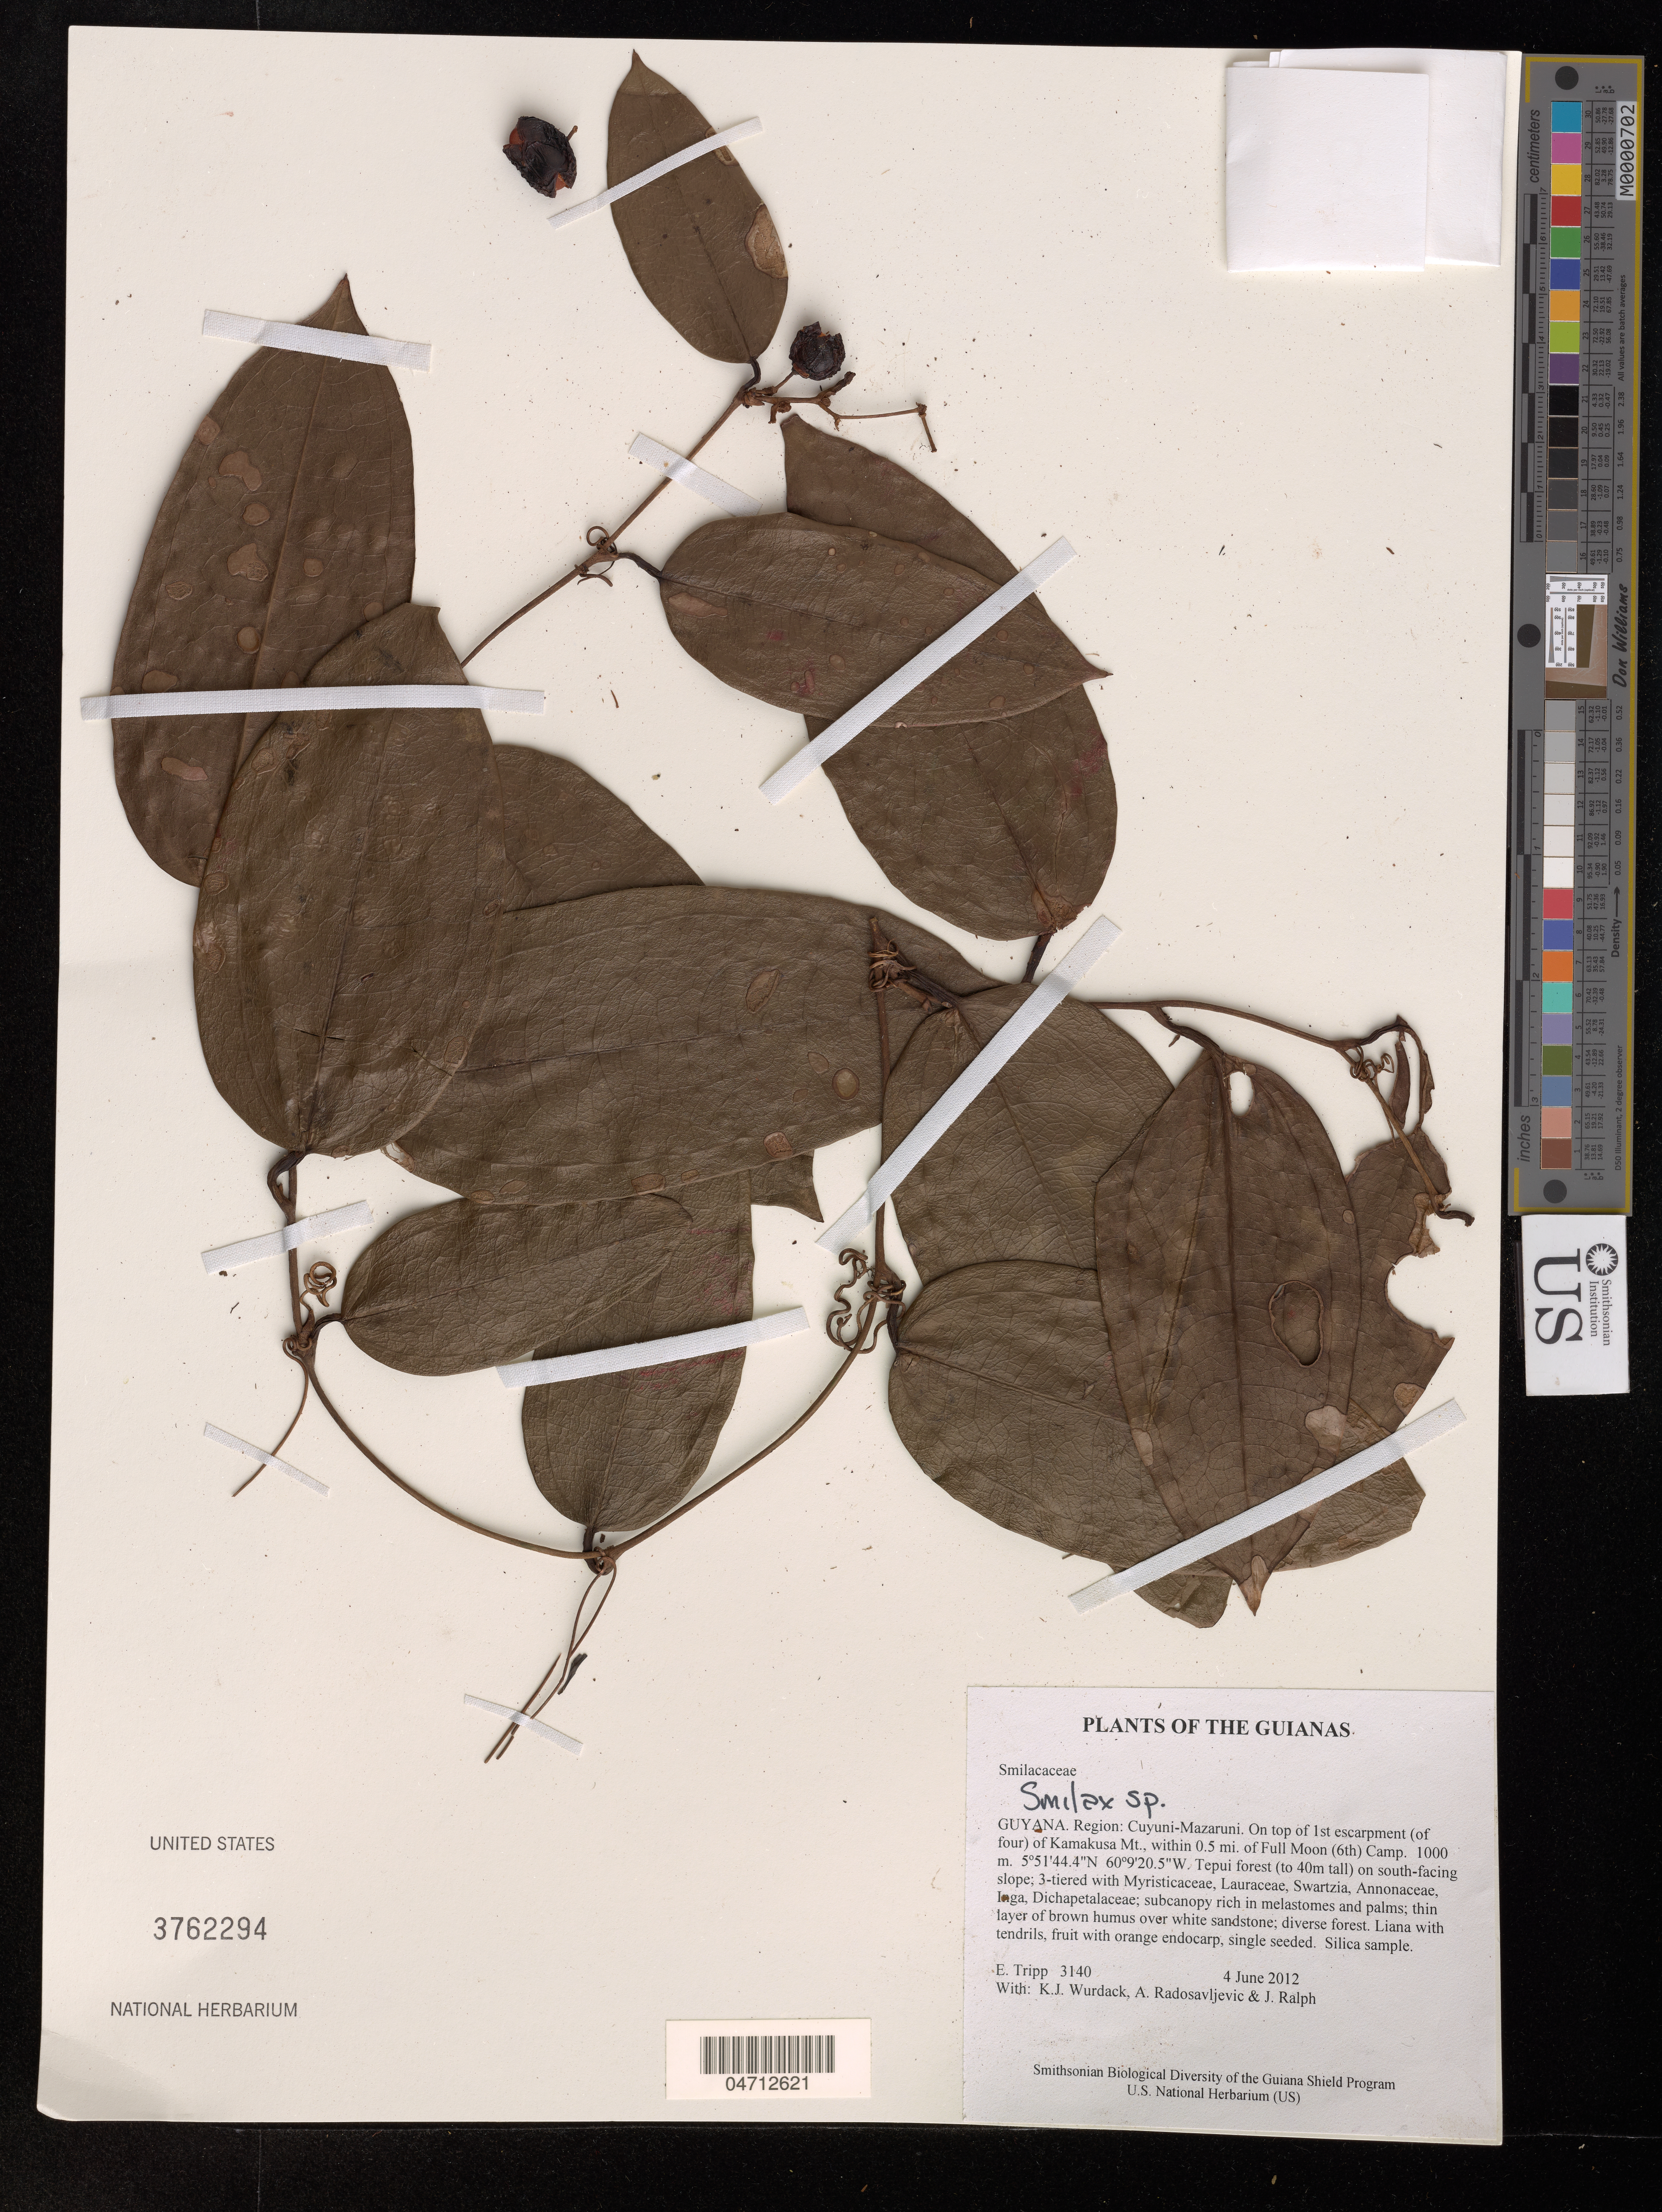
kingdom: Plantae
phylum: Tracheophyta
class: Liliopsida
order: Liliales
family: Smilacaceae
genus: Smilax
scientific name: Smilax sp.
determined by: Kelloff, Carol L., (US), Smithsonian Institution - National Museum of Natural History (UNITED STATES)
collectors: E. Tripp, K. Wurdack, A. Radosavljevic & J. Ralph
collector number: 3140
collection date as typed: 4 June 2012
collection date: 2012-06-04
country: Guyana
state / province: Cuyuni-Mazaruni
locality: On top of 1st escarpment (of four) of Kamakusa Mt., within 0.5 mi. of Full Moon (6th) Camp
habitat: Tepui forest (to 40m tall) on south-facing slope; 3-tiered with Myristicaceae, Lauraceae, Swartzia, Annonaceae, Inga, Dichapetalaceae; subcanopy rich in melastomes and palms; thin layer of brown humus over white sandstone; diverse forest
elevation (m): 1000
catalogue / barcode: US 3762294